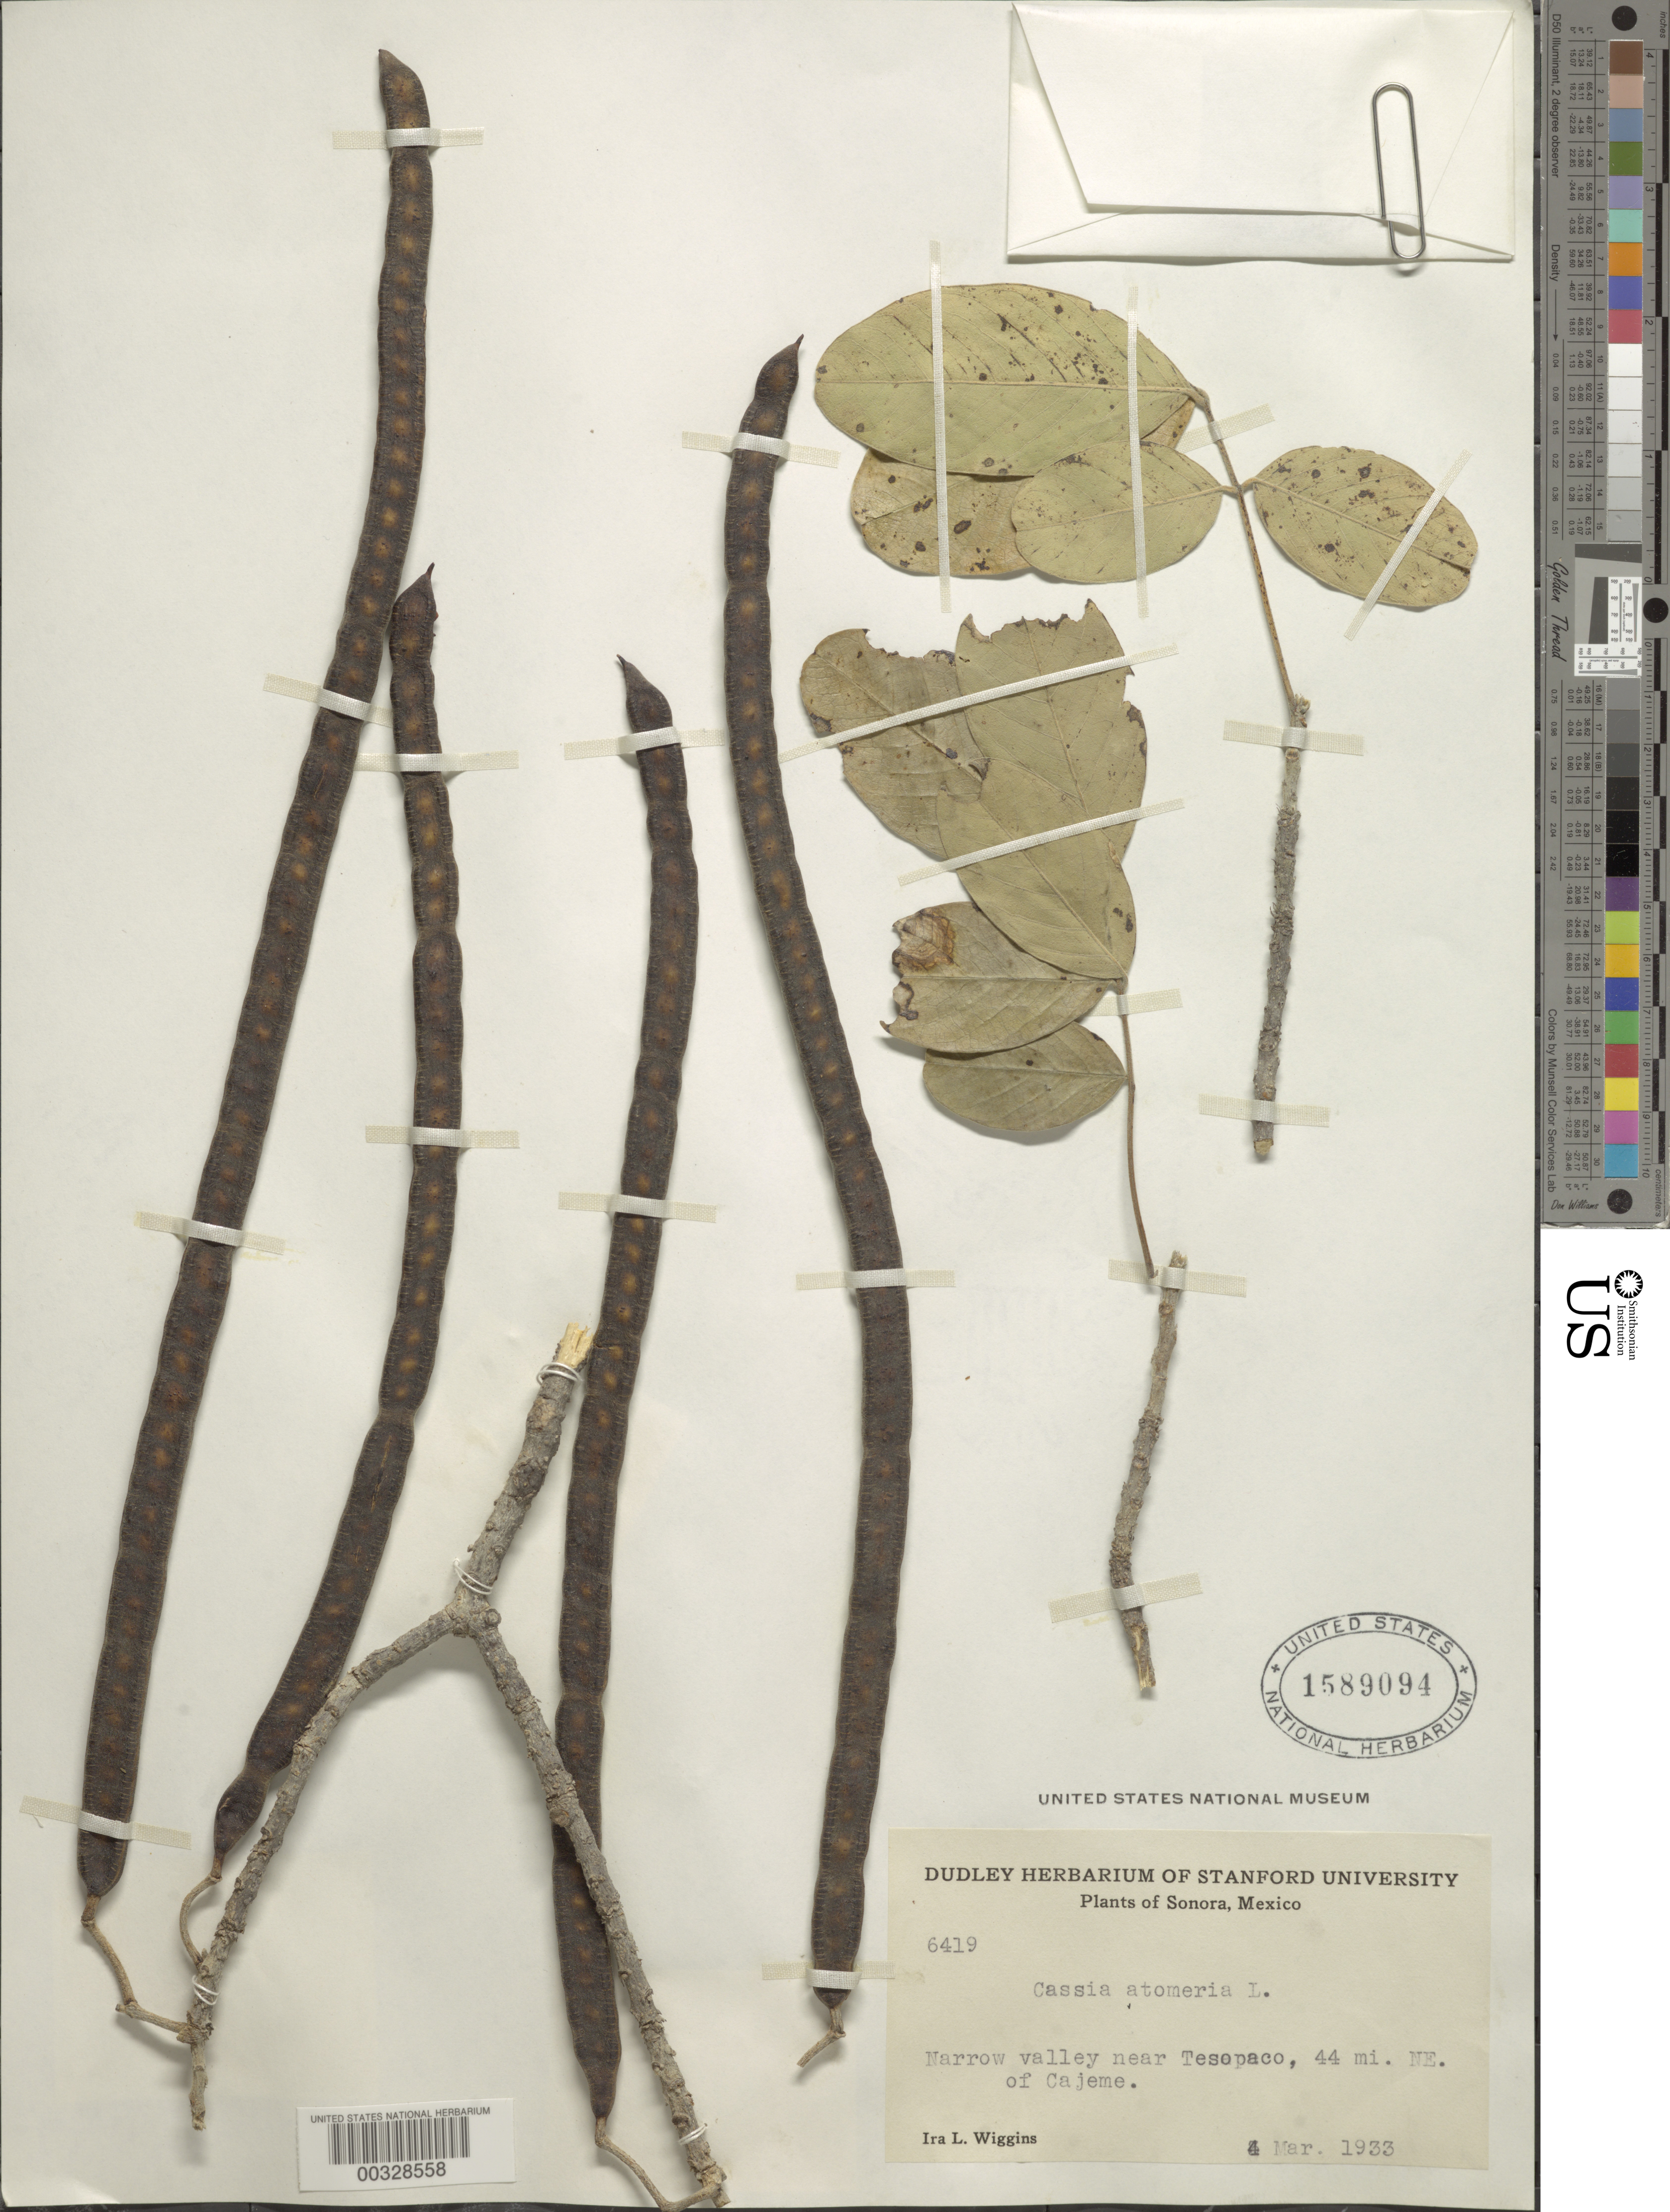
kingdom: Plantae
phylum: Tracheophyta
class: Magnoliopsida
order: Fabales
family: Fabaceae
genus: Senna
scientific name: Senna emarginata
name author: L.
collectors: I. L. Wiggins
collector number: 6419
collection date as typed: Mar 1933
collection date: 1933-03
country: Mexico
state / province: Sonora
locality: Near tesopaco, 44 mi NE of cajeme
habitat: Narrow valley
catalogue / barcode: US 1589094